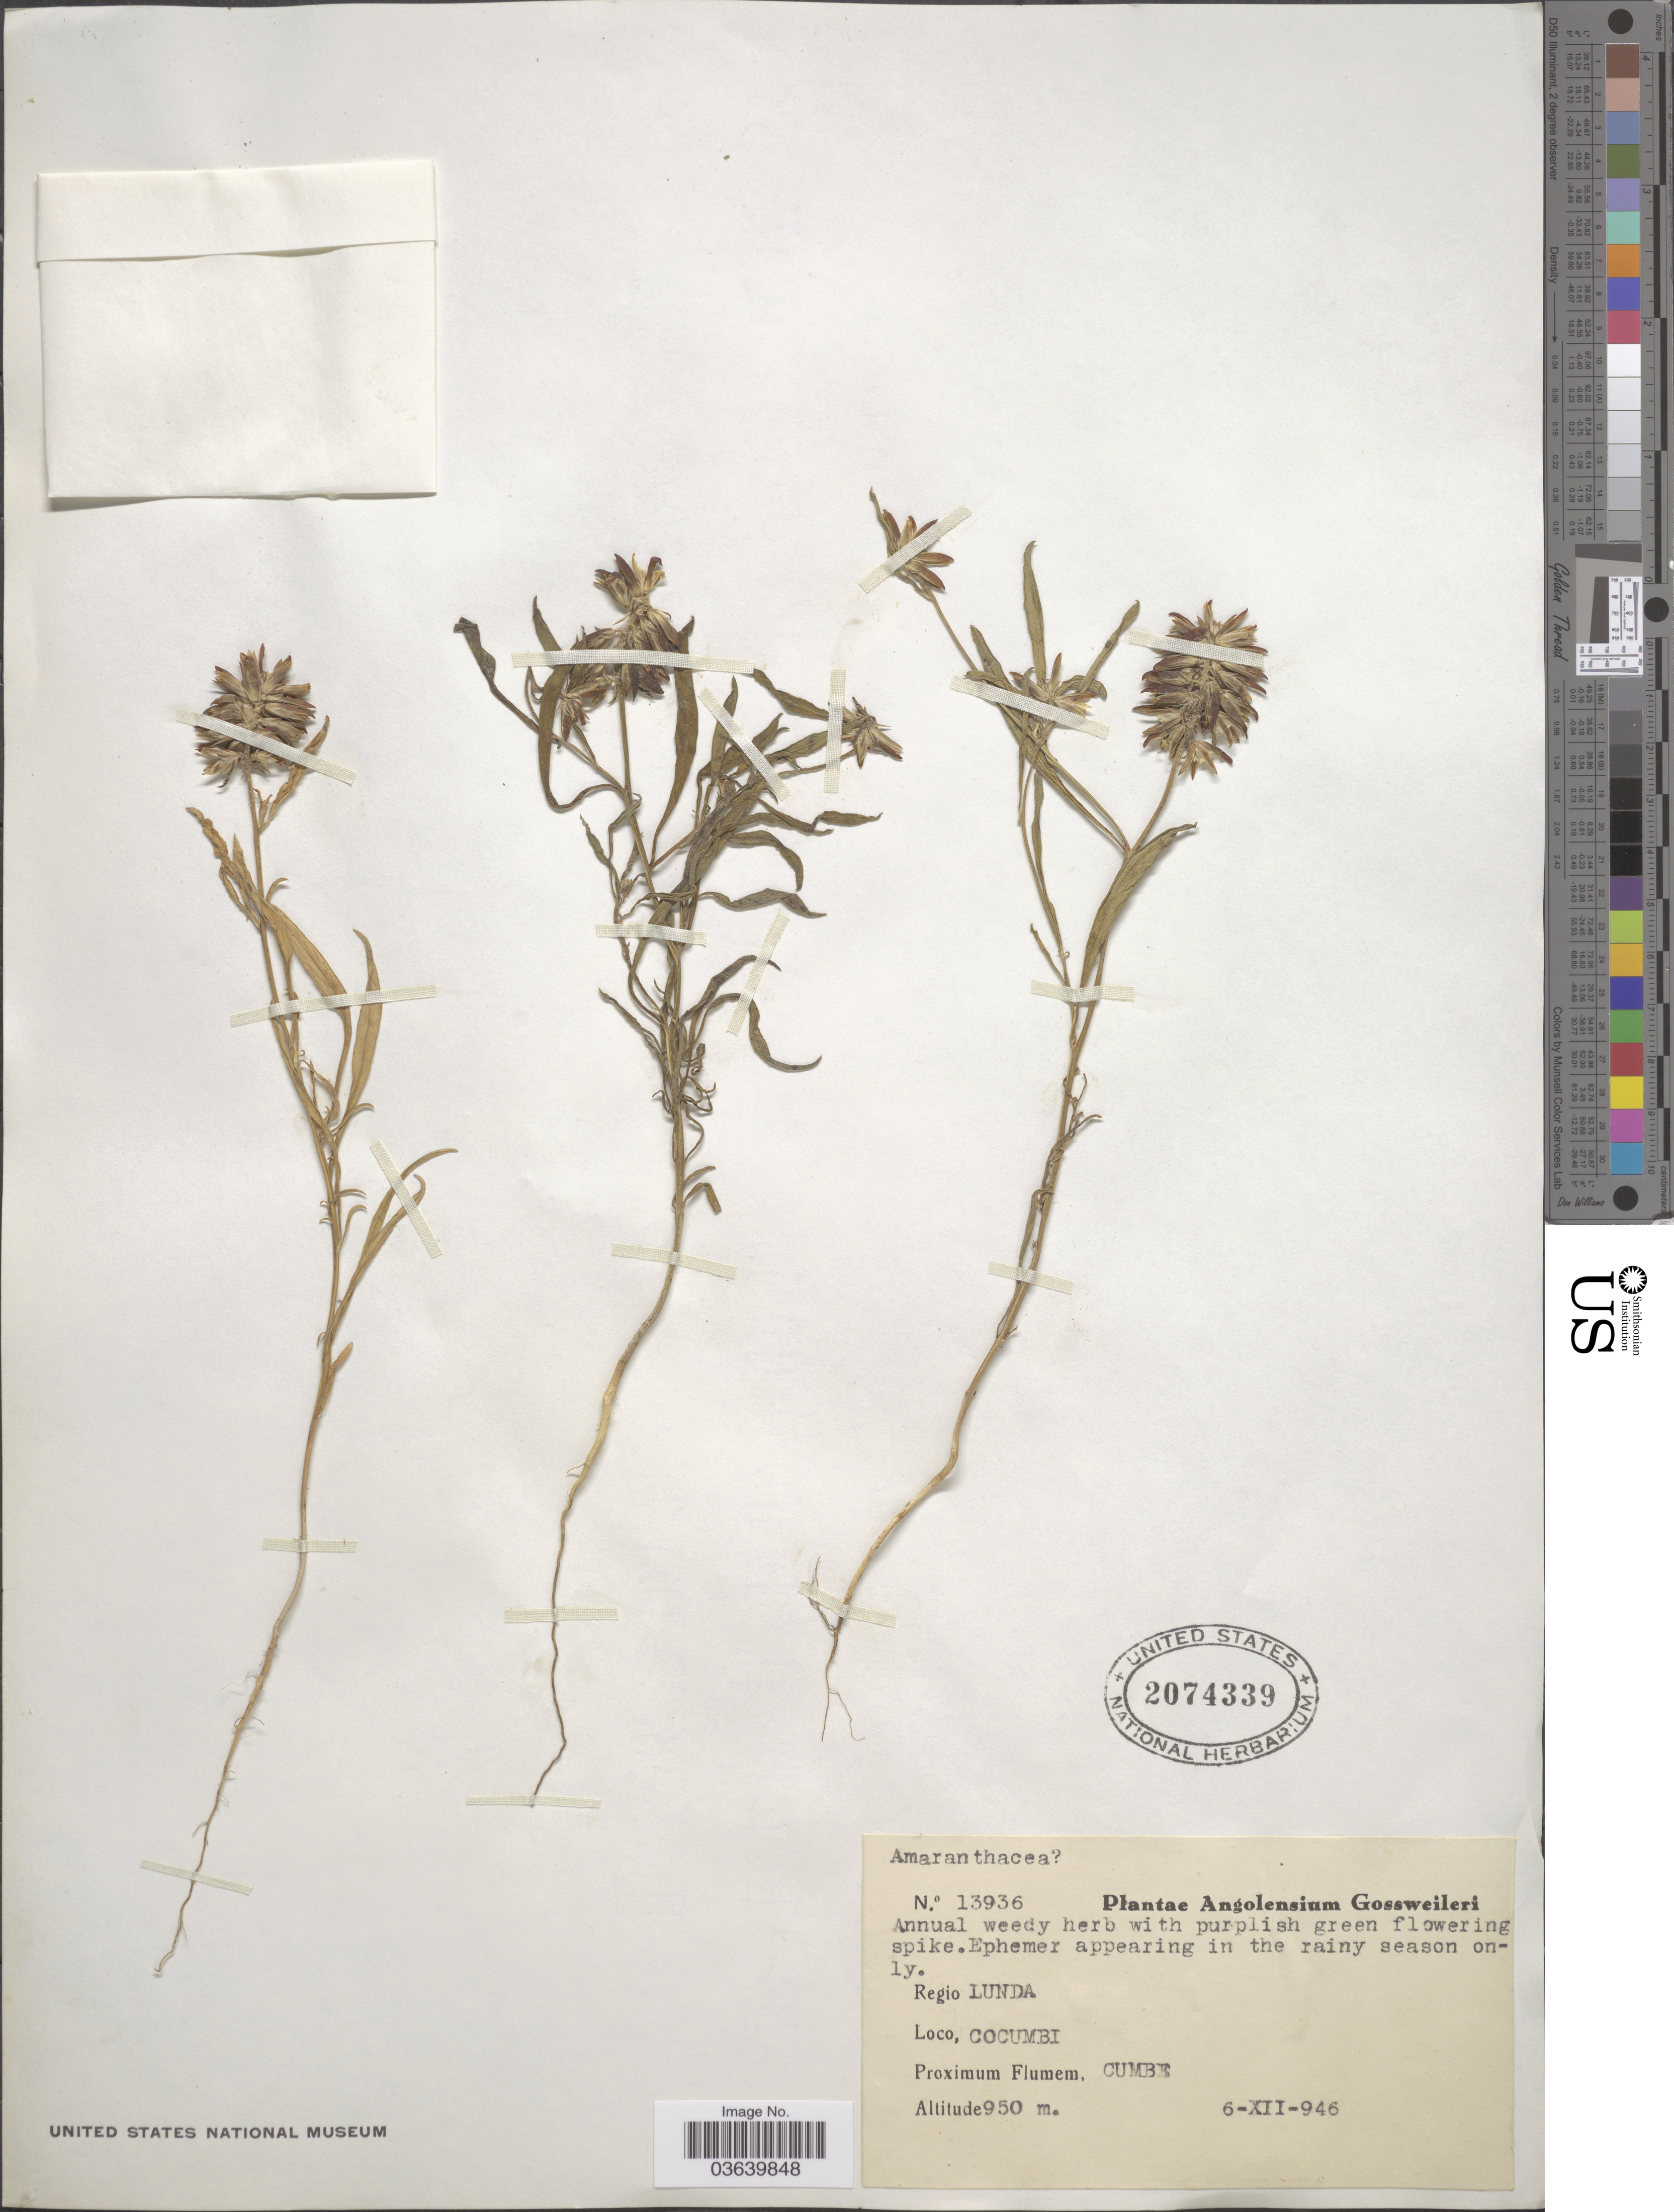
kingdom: Plantae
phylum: Tracheophyta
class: Magnoliopsida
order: Caryophyllales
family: Amaranthaceae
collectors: -. Gossweiler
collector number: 13936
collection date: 1946-12-06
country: Angola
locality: Regio Lunda. Cocumbi. Proximum Flumem. Cumbe.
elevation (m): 950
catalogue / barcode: US 2074339